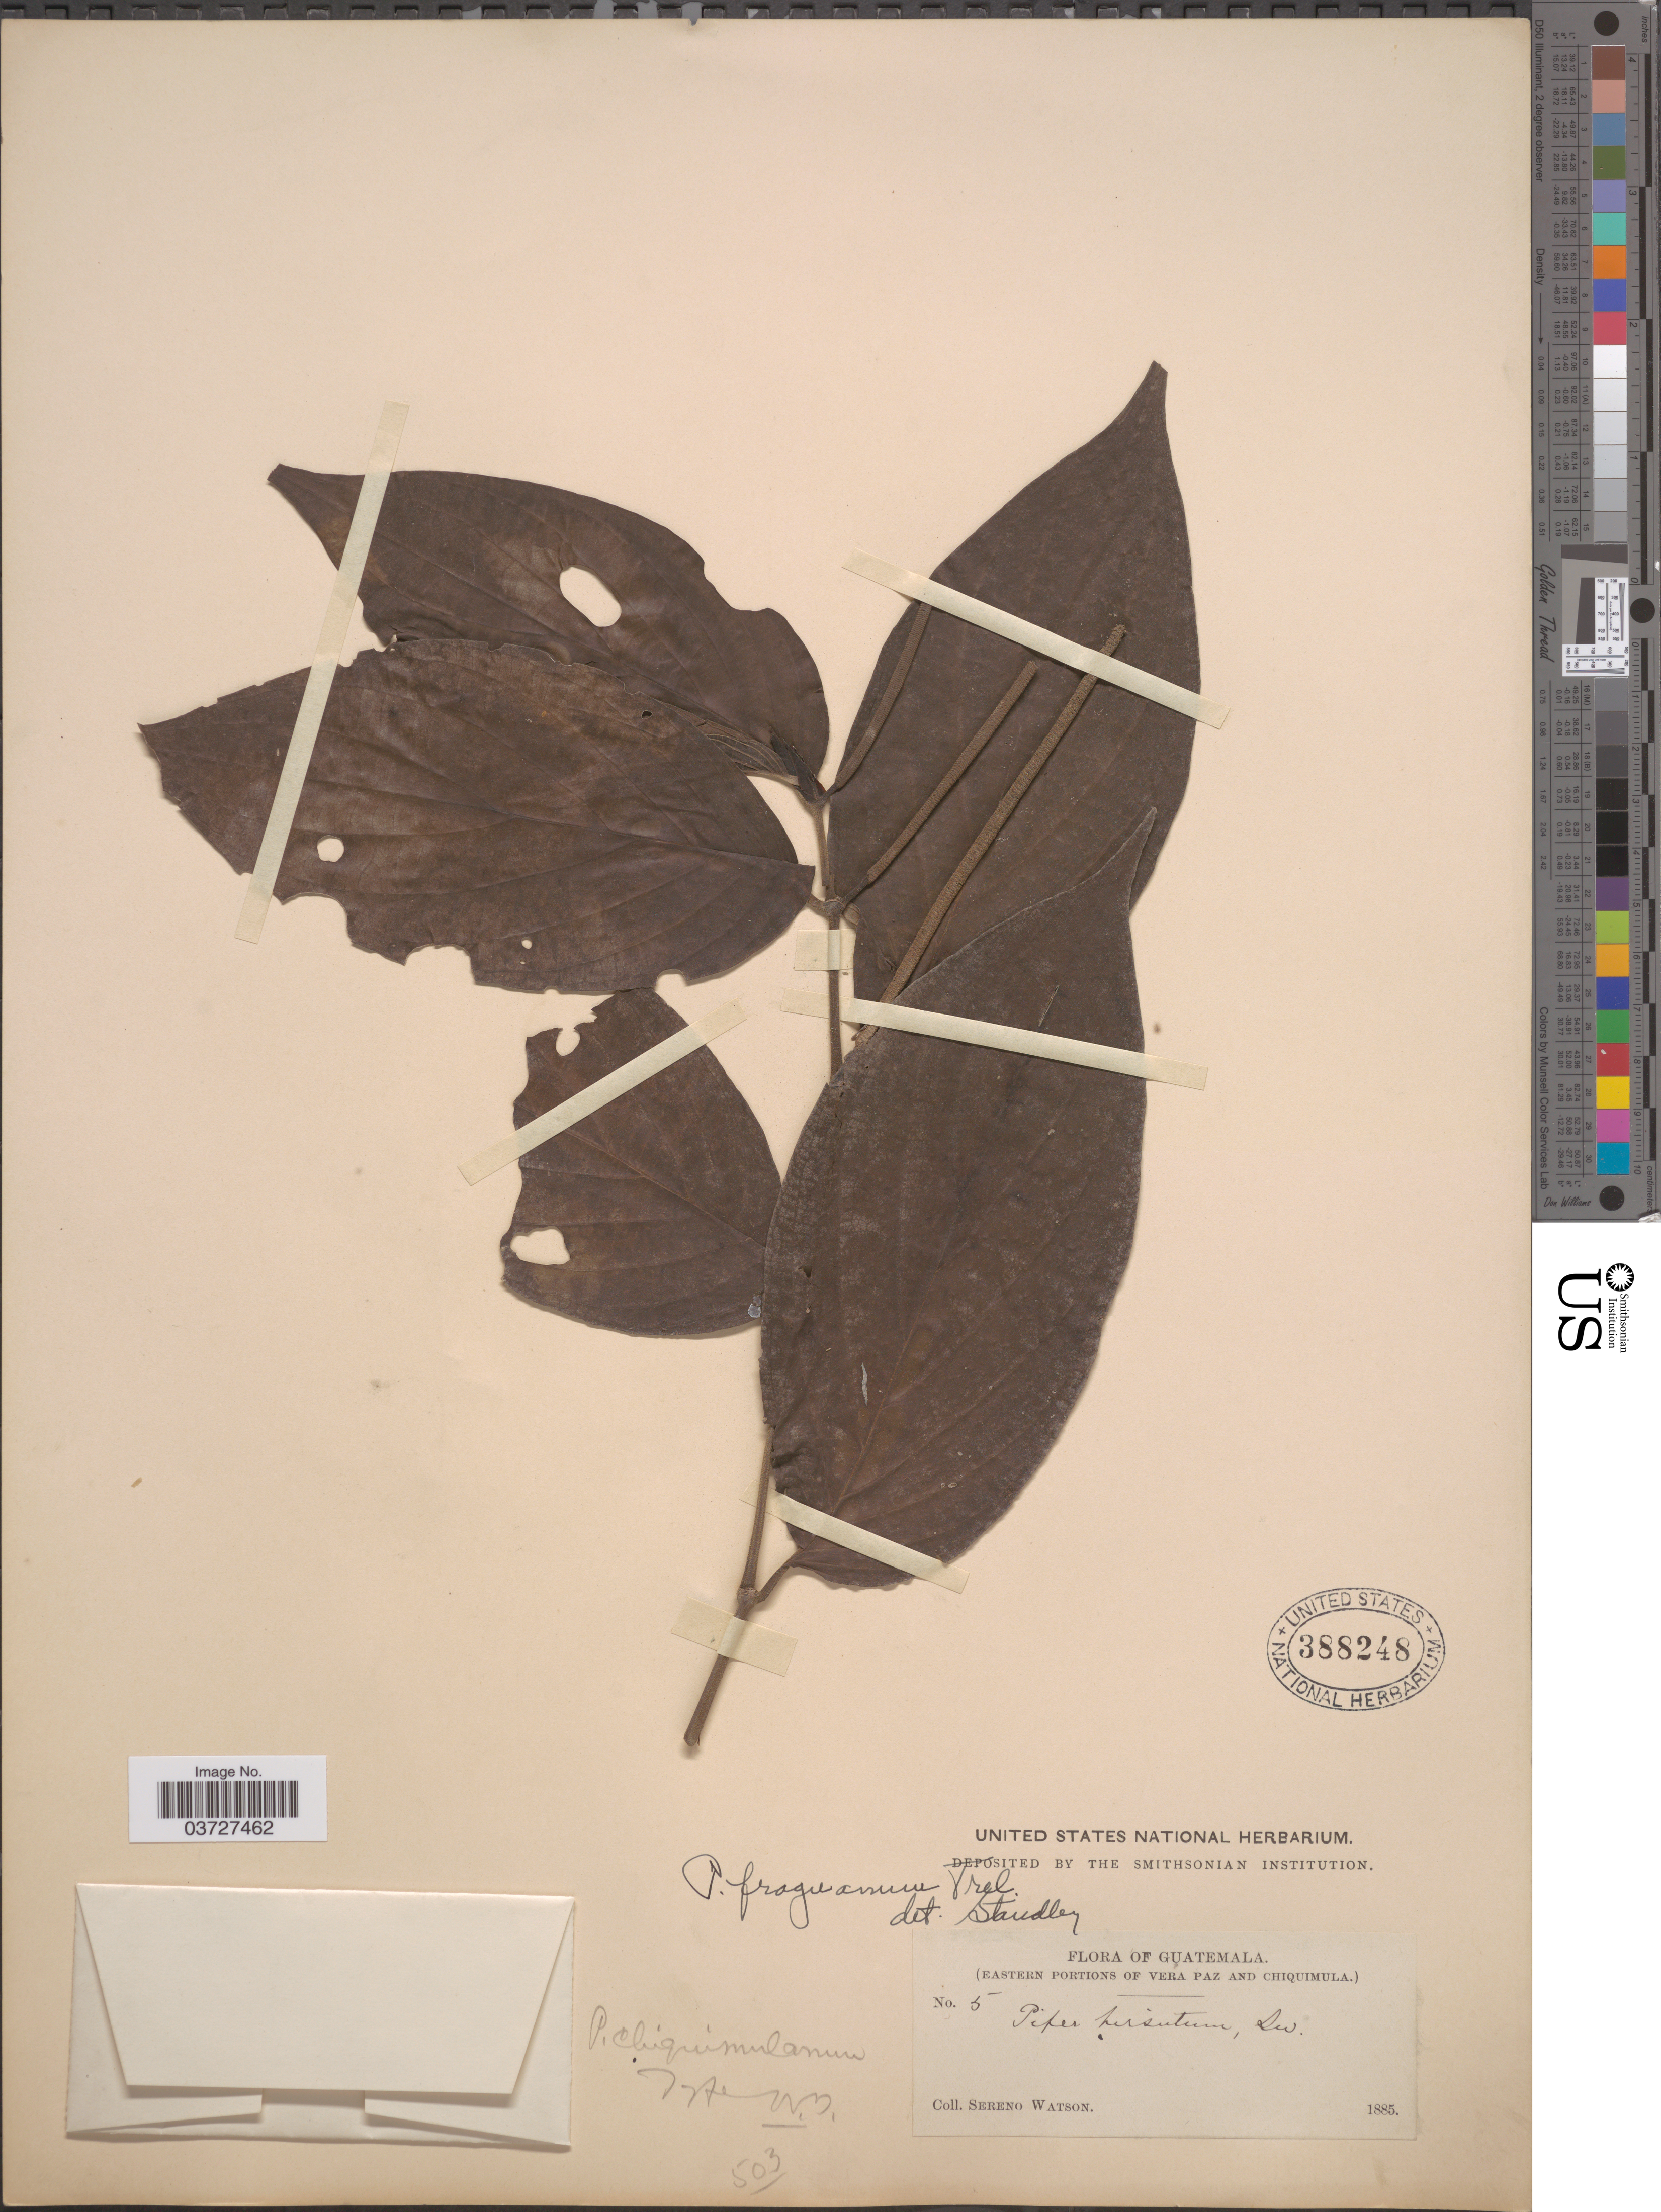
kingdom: Plantae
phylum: Tracheophyta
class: Magnoliopsida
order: Piperales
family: Piperaceae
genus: Piper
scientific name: Piper fraguanum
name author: Trel.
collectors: S. Watson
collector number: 5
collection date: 1885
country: Guatemala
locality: Eastern portions of Vera Paz and Chiquimula.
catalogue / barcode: US 388248